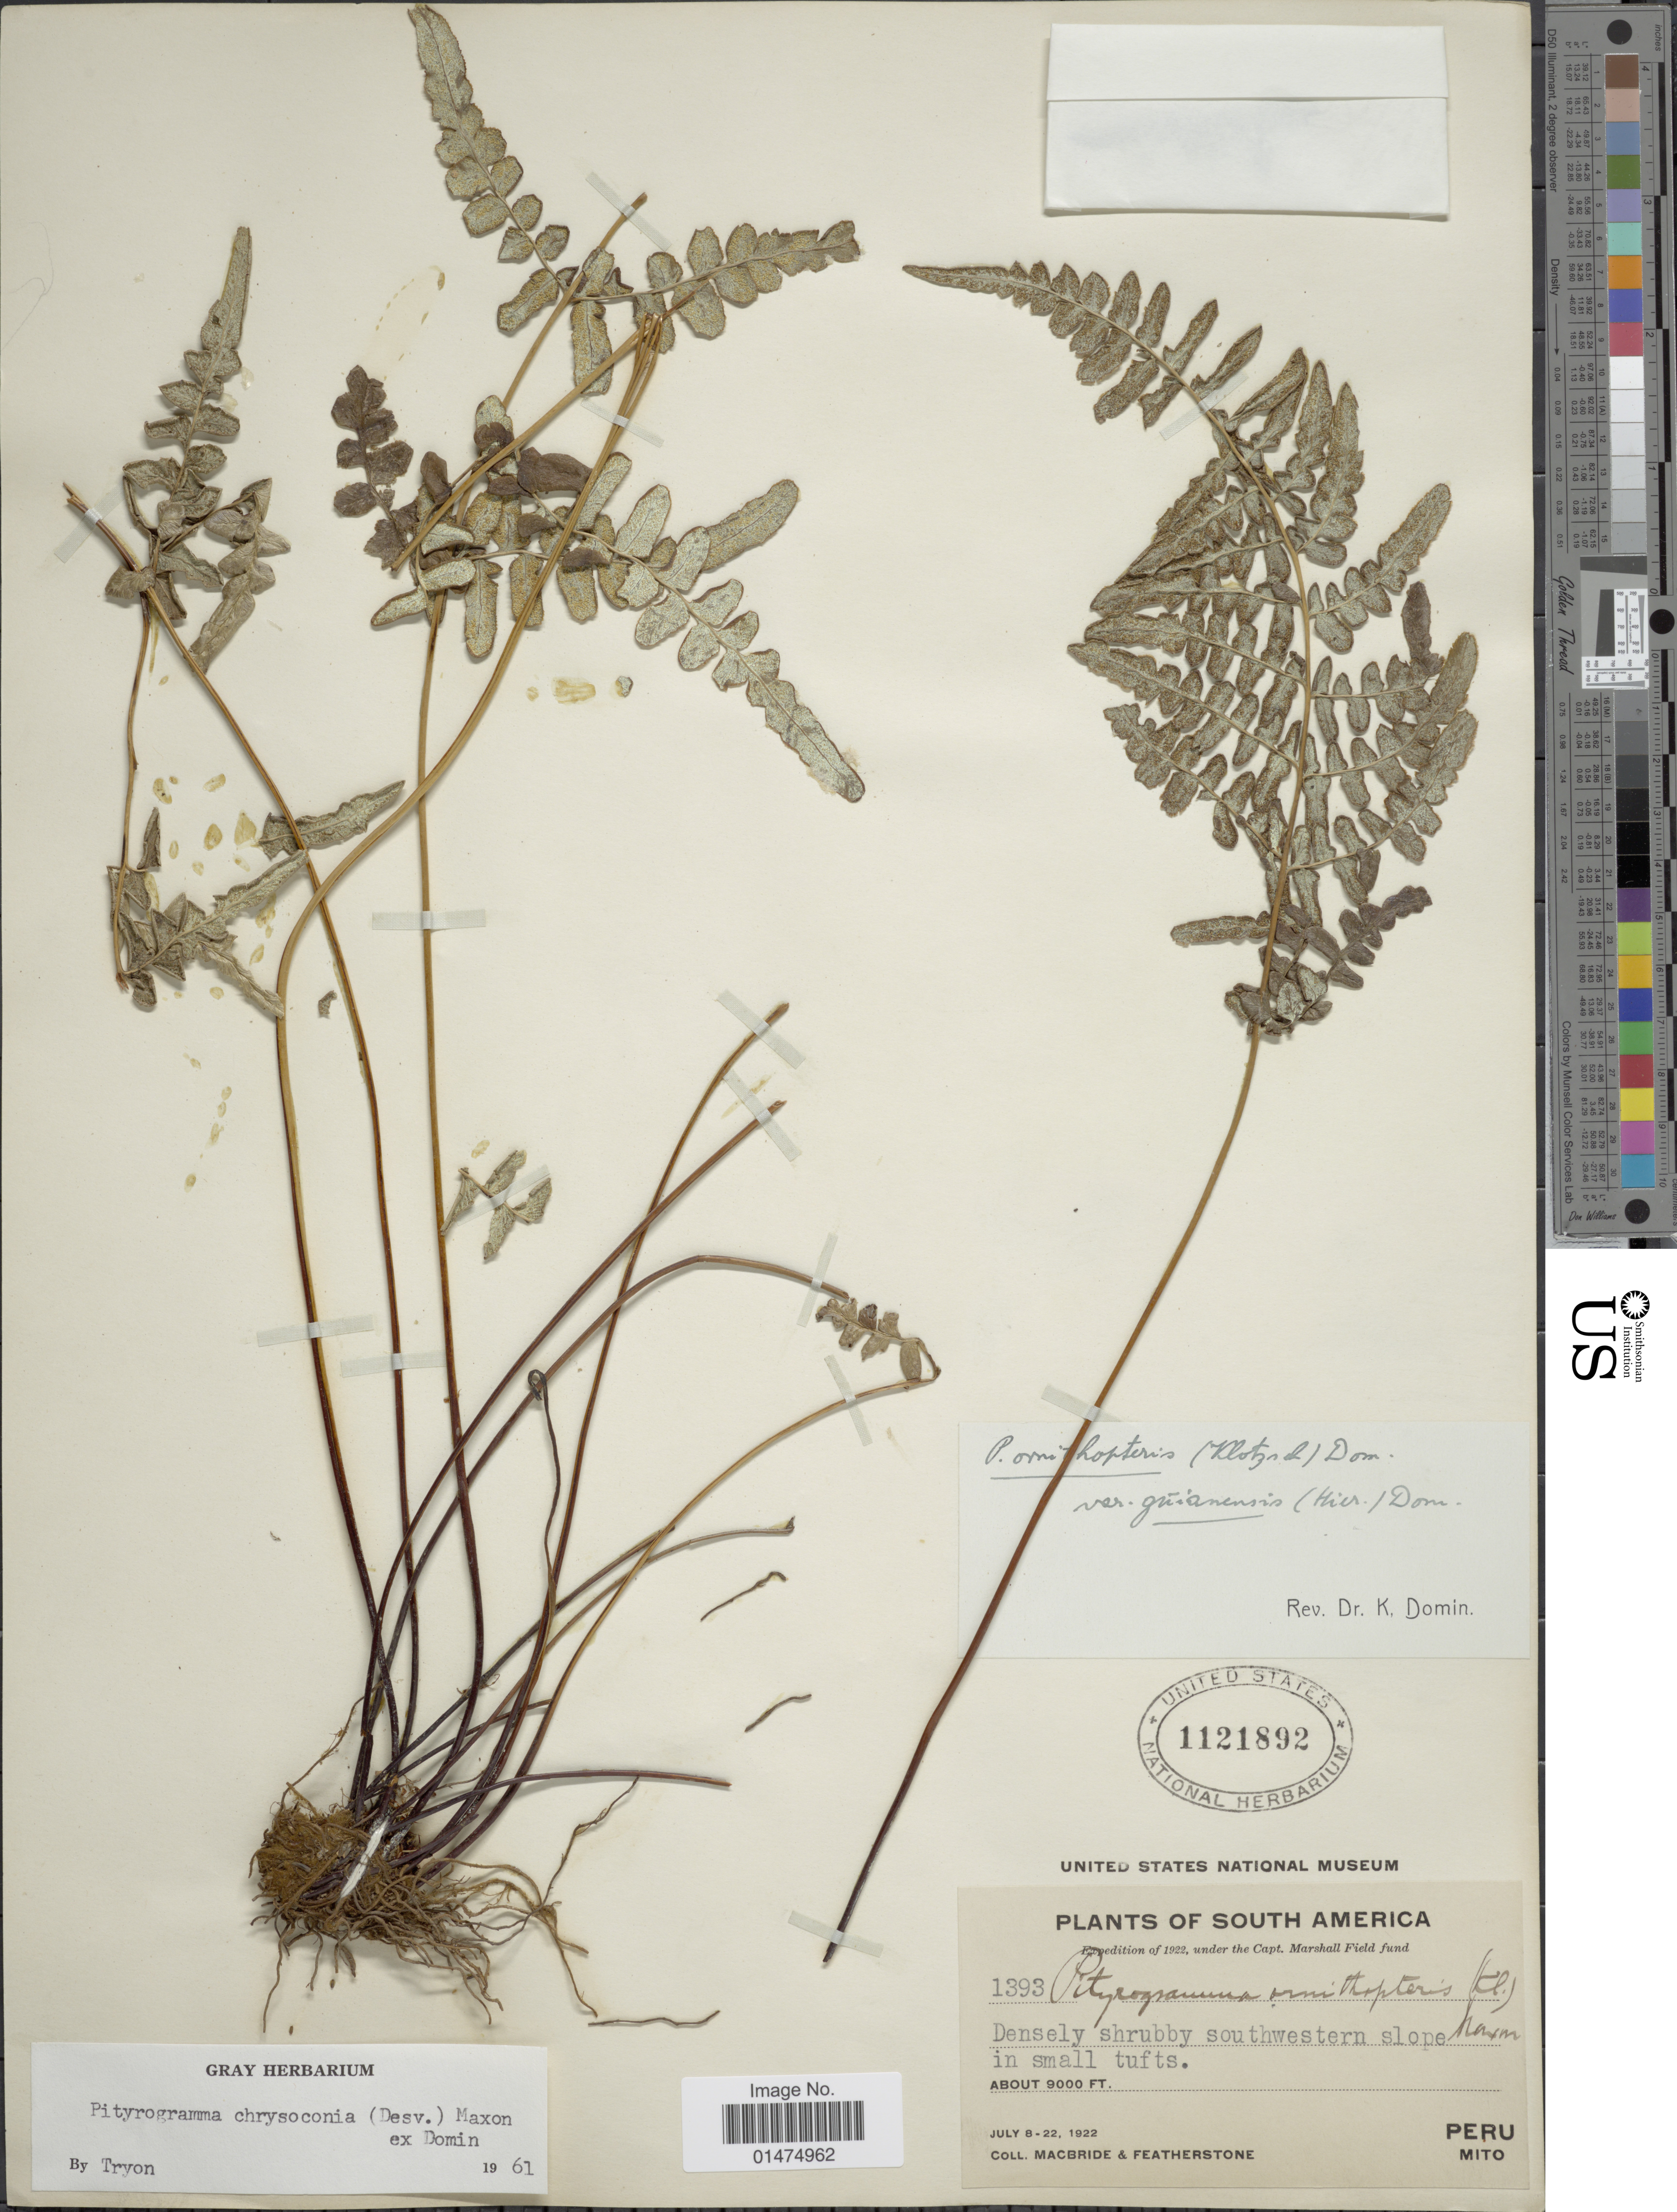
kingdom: Plantae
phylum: Tracheophyta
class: Polypodiopsida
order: Polypodiales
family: Pteridaceae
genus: Pityrogramma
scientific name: Pityrogramma chrysoconia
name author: (Desv.) Maxon ex Domin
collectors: Macbride, -- & -. Featherstone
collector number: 1393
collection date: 1922-07-08/1922-07-22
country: Peru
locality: South America, Mito.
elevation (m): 2743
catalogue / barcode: US 1121892